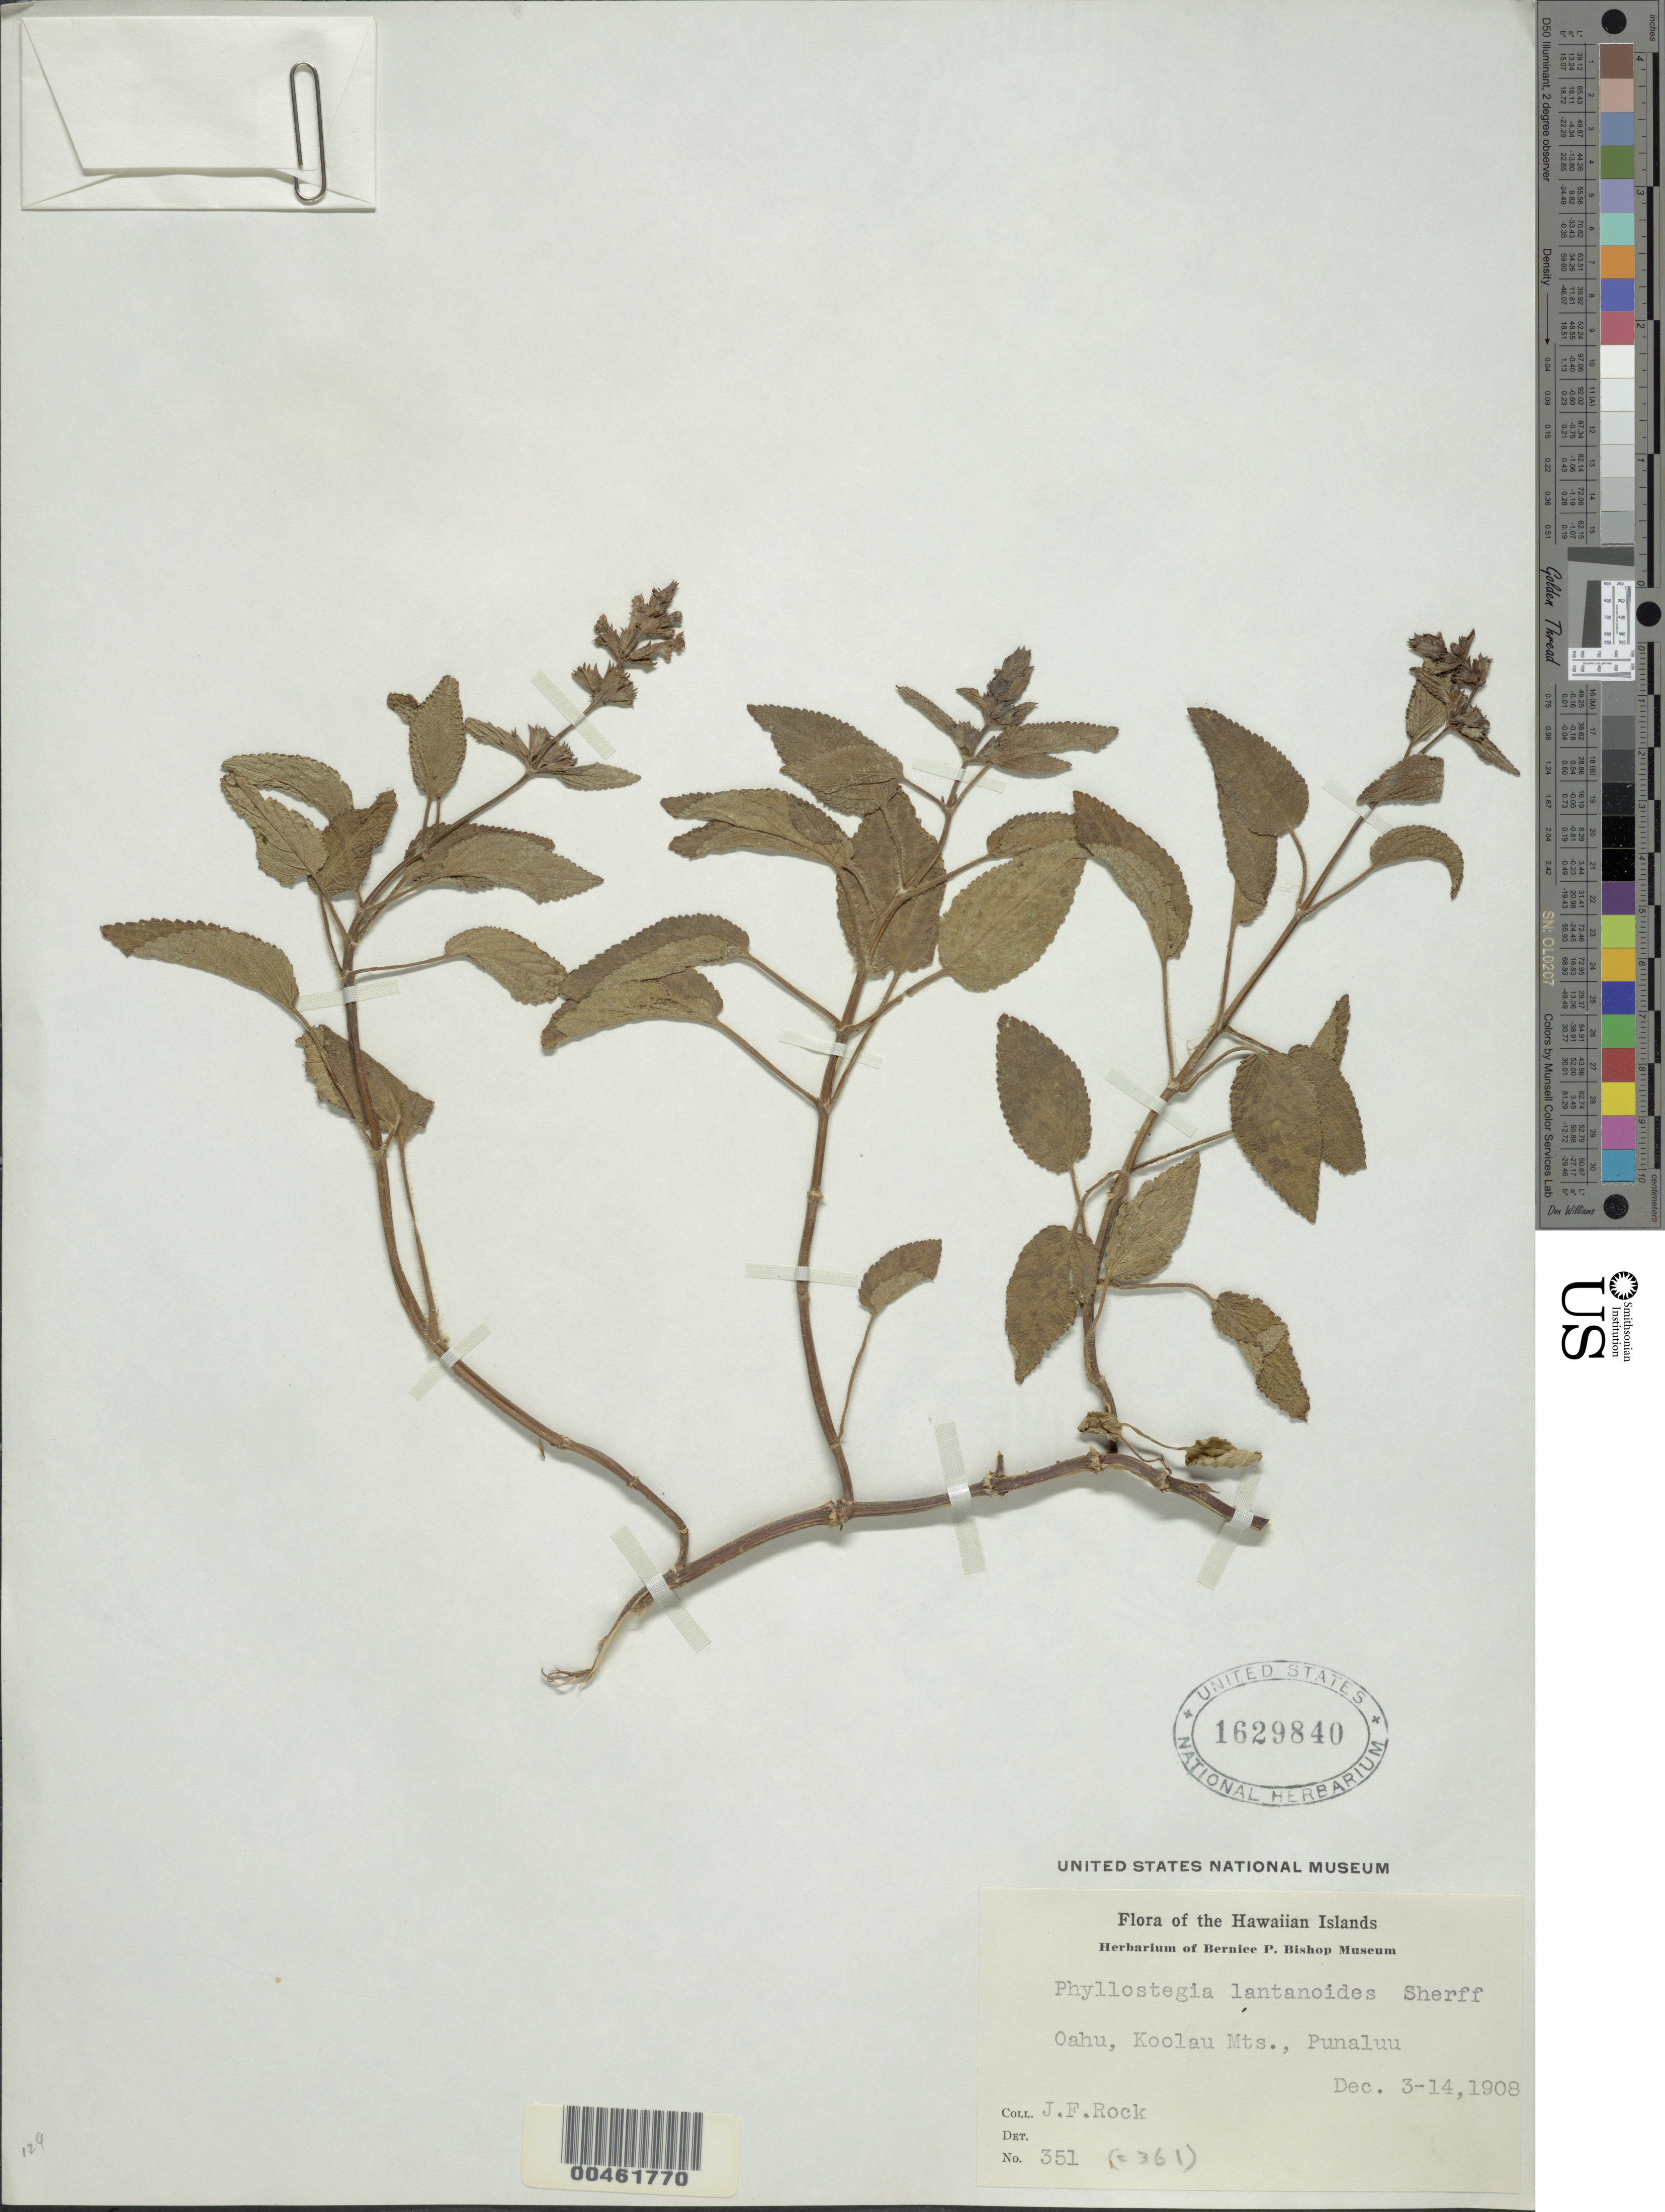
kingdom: Plantae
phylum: Tracheophyta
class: Magnoliopsida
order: Lamiales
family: Lamiaceae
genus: Phyllostegia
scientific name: Phyllostegia lantanoides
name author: Sherff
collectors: J. F. Rock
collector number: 351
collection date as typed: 3 Dec 1908 to 14 Dec 1908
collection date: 1908-12-03/1908-12-14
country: United States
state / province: Hawaii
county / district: Honolulu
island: Oahu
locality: Koolau Mountains, Punaluu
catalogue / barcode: US 1629840